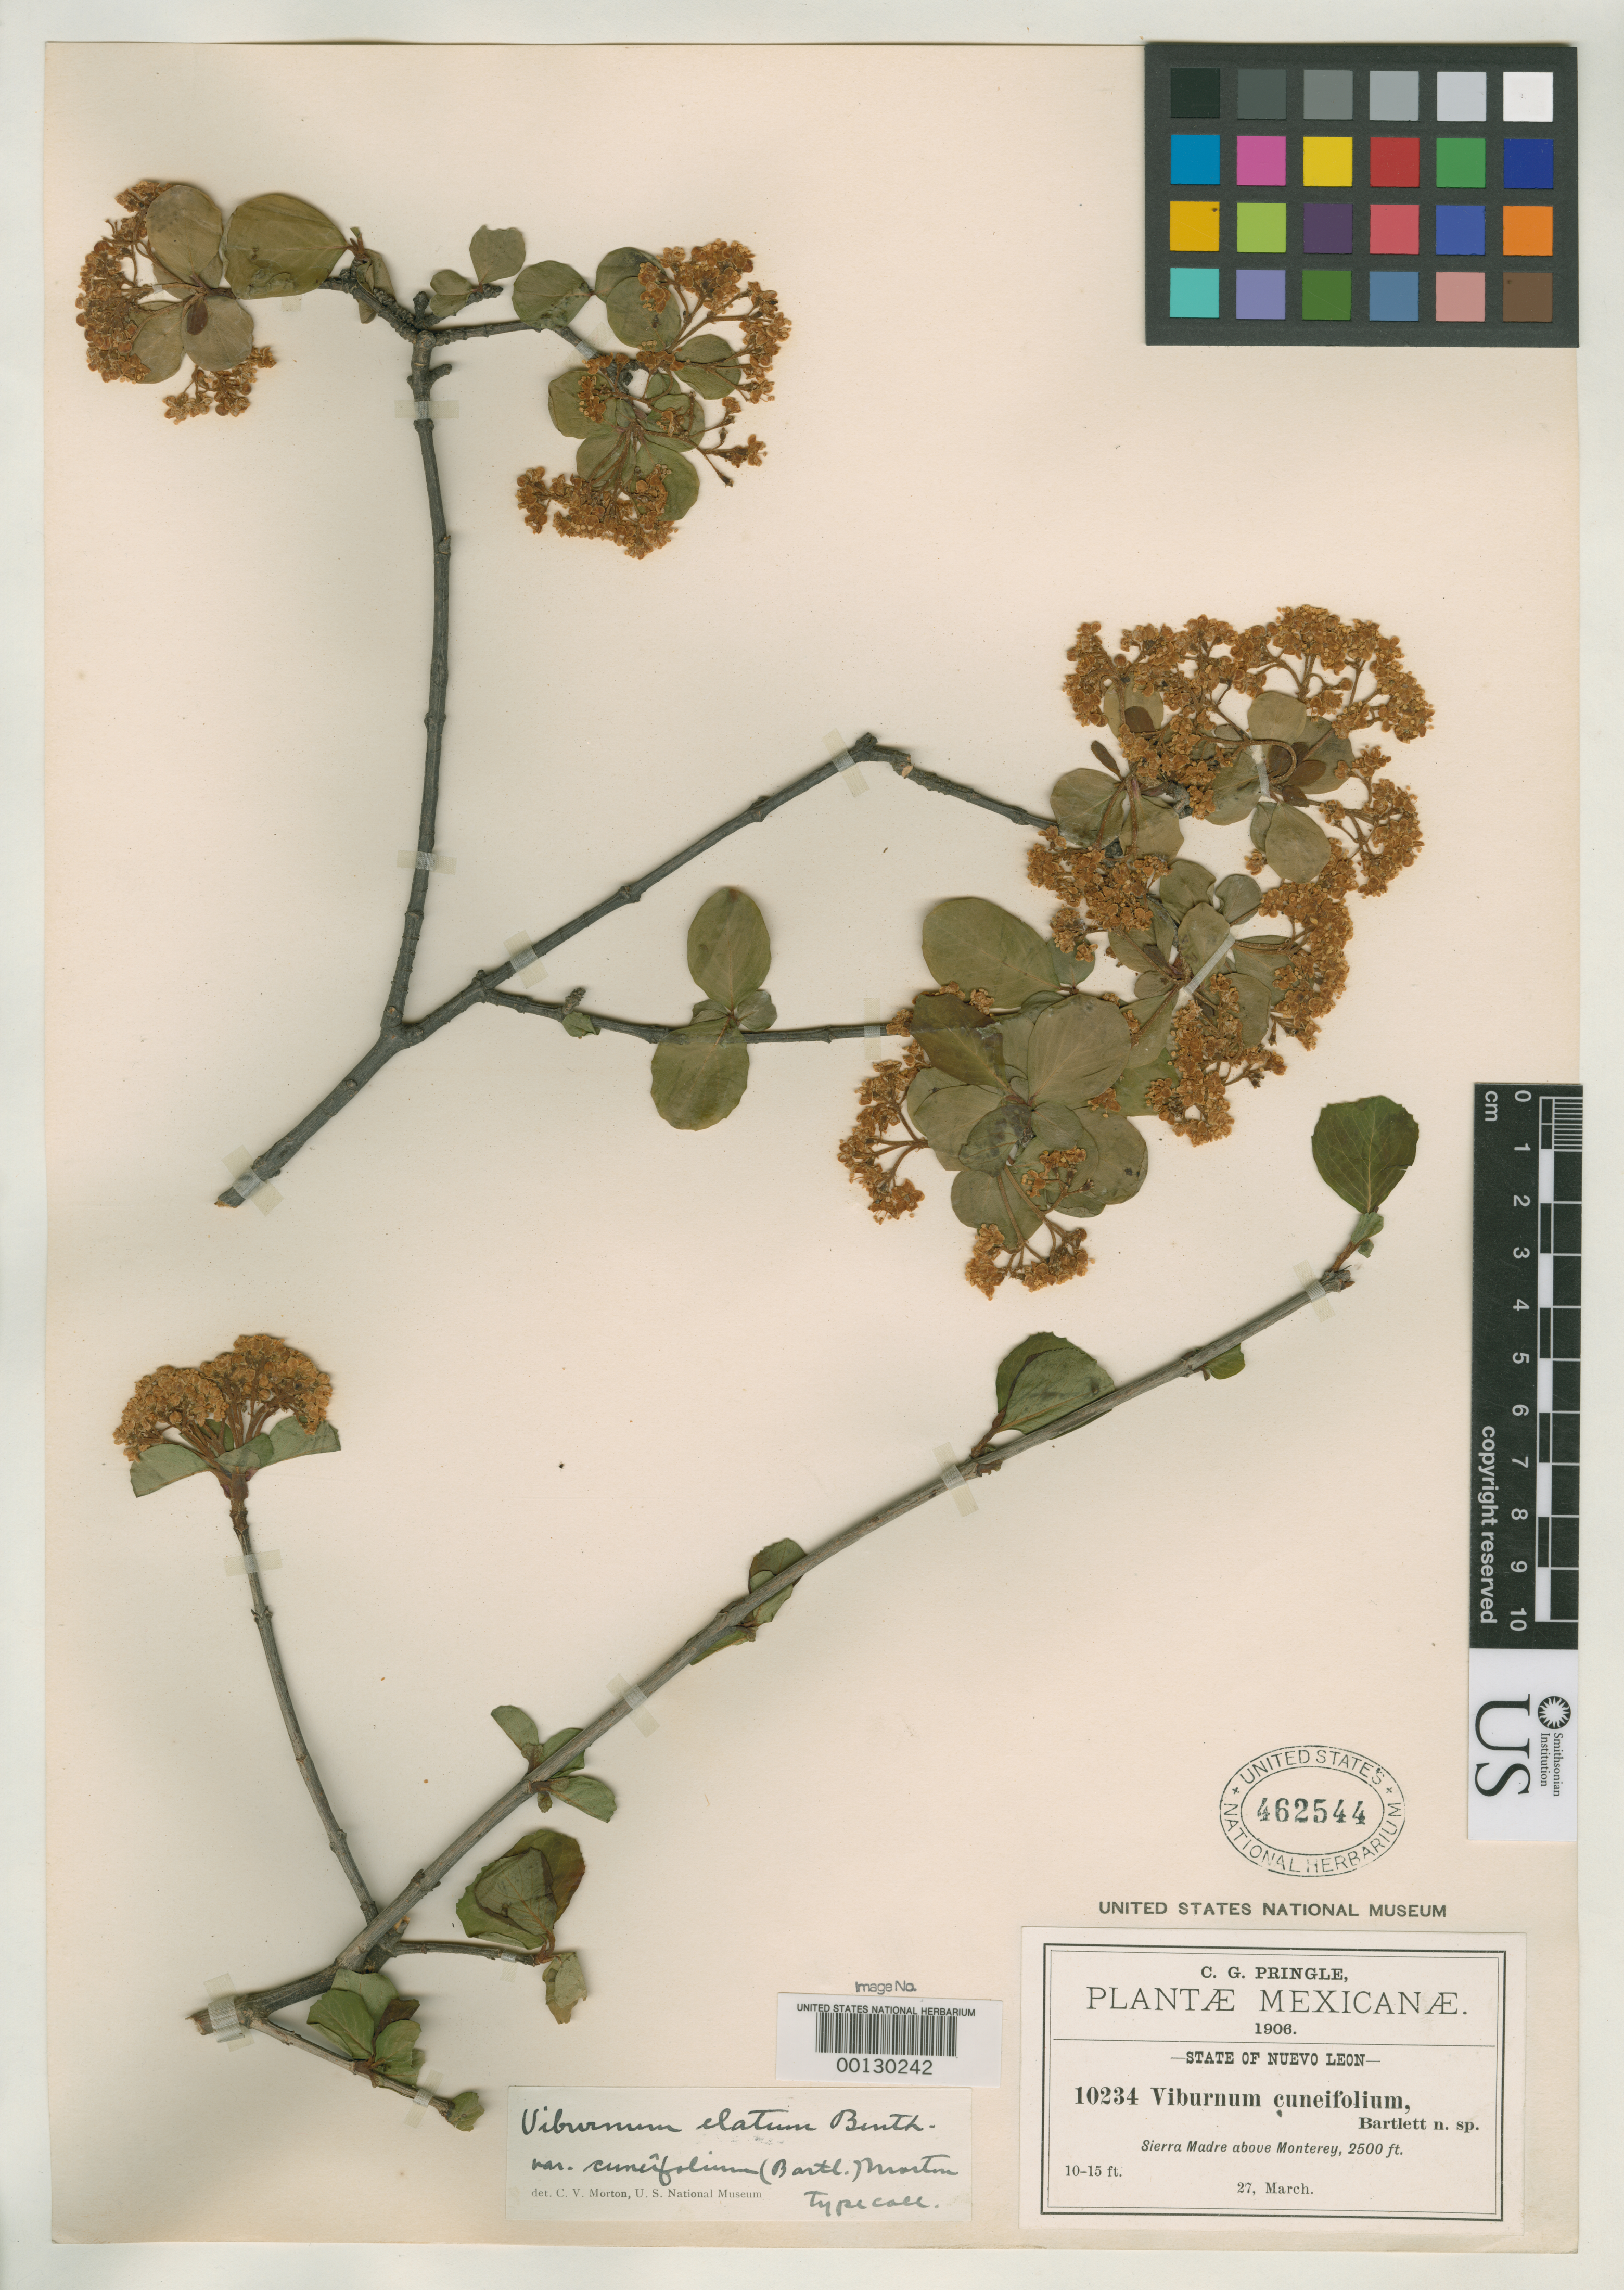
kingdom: Plantae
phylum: Tracheophyta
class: Magnoliopsida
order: Dipsacales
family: Viburnaceae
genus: Viburnum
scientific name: Viburnum cuneifolium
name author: Bartlett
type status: Isotype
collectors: C. G. Pringle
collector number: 10234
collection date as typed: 27 Mar 1906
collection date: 1906-03-27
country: Mexico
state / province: Nuevo León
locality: Sierra Madre above Monterrey.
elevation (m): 760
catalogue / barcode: US 462544